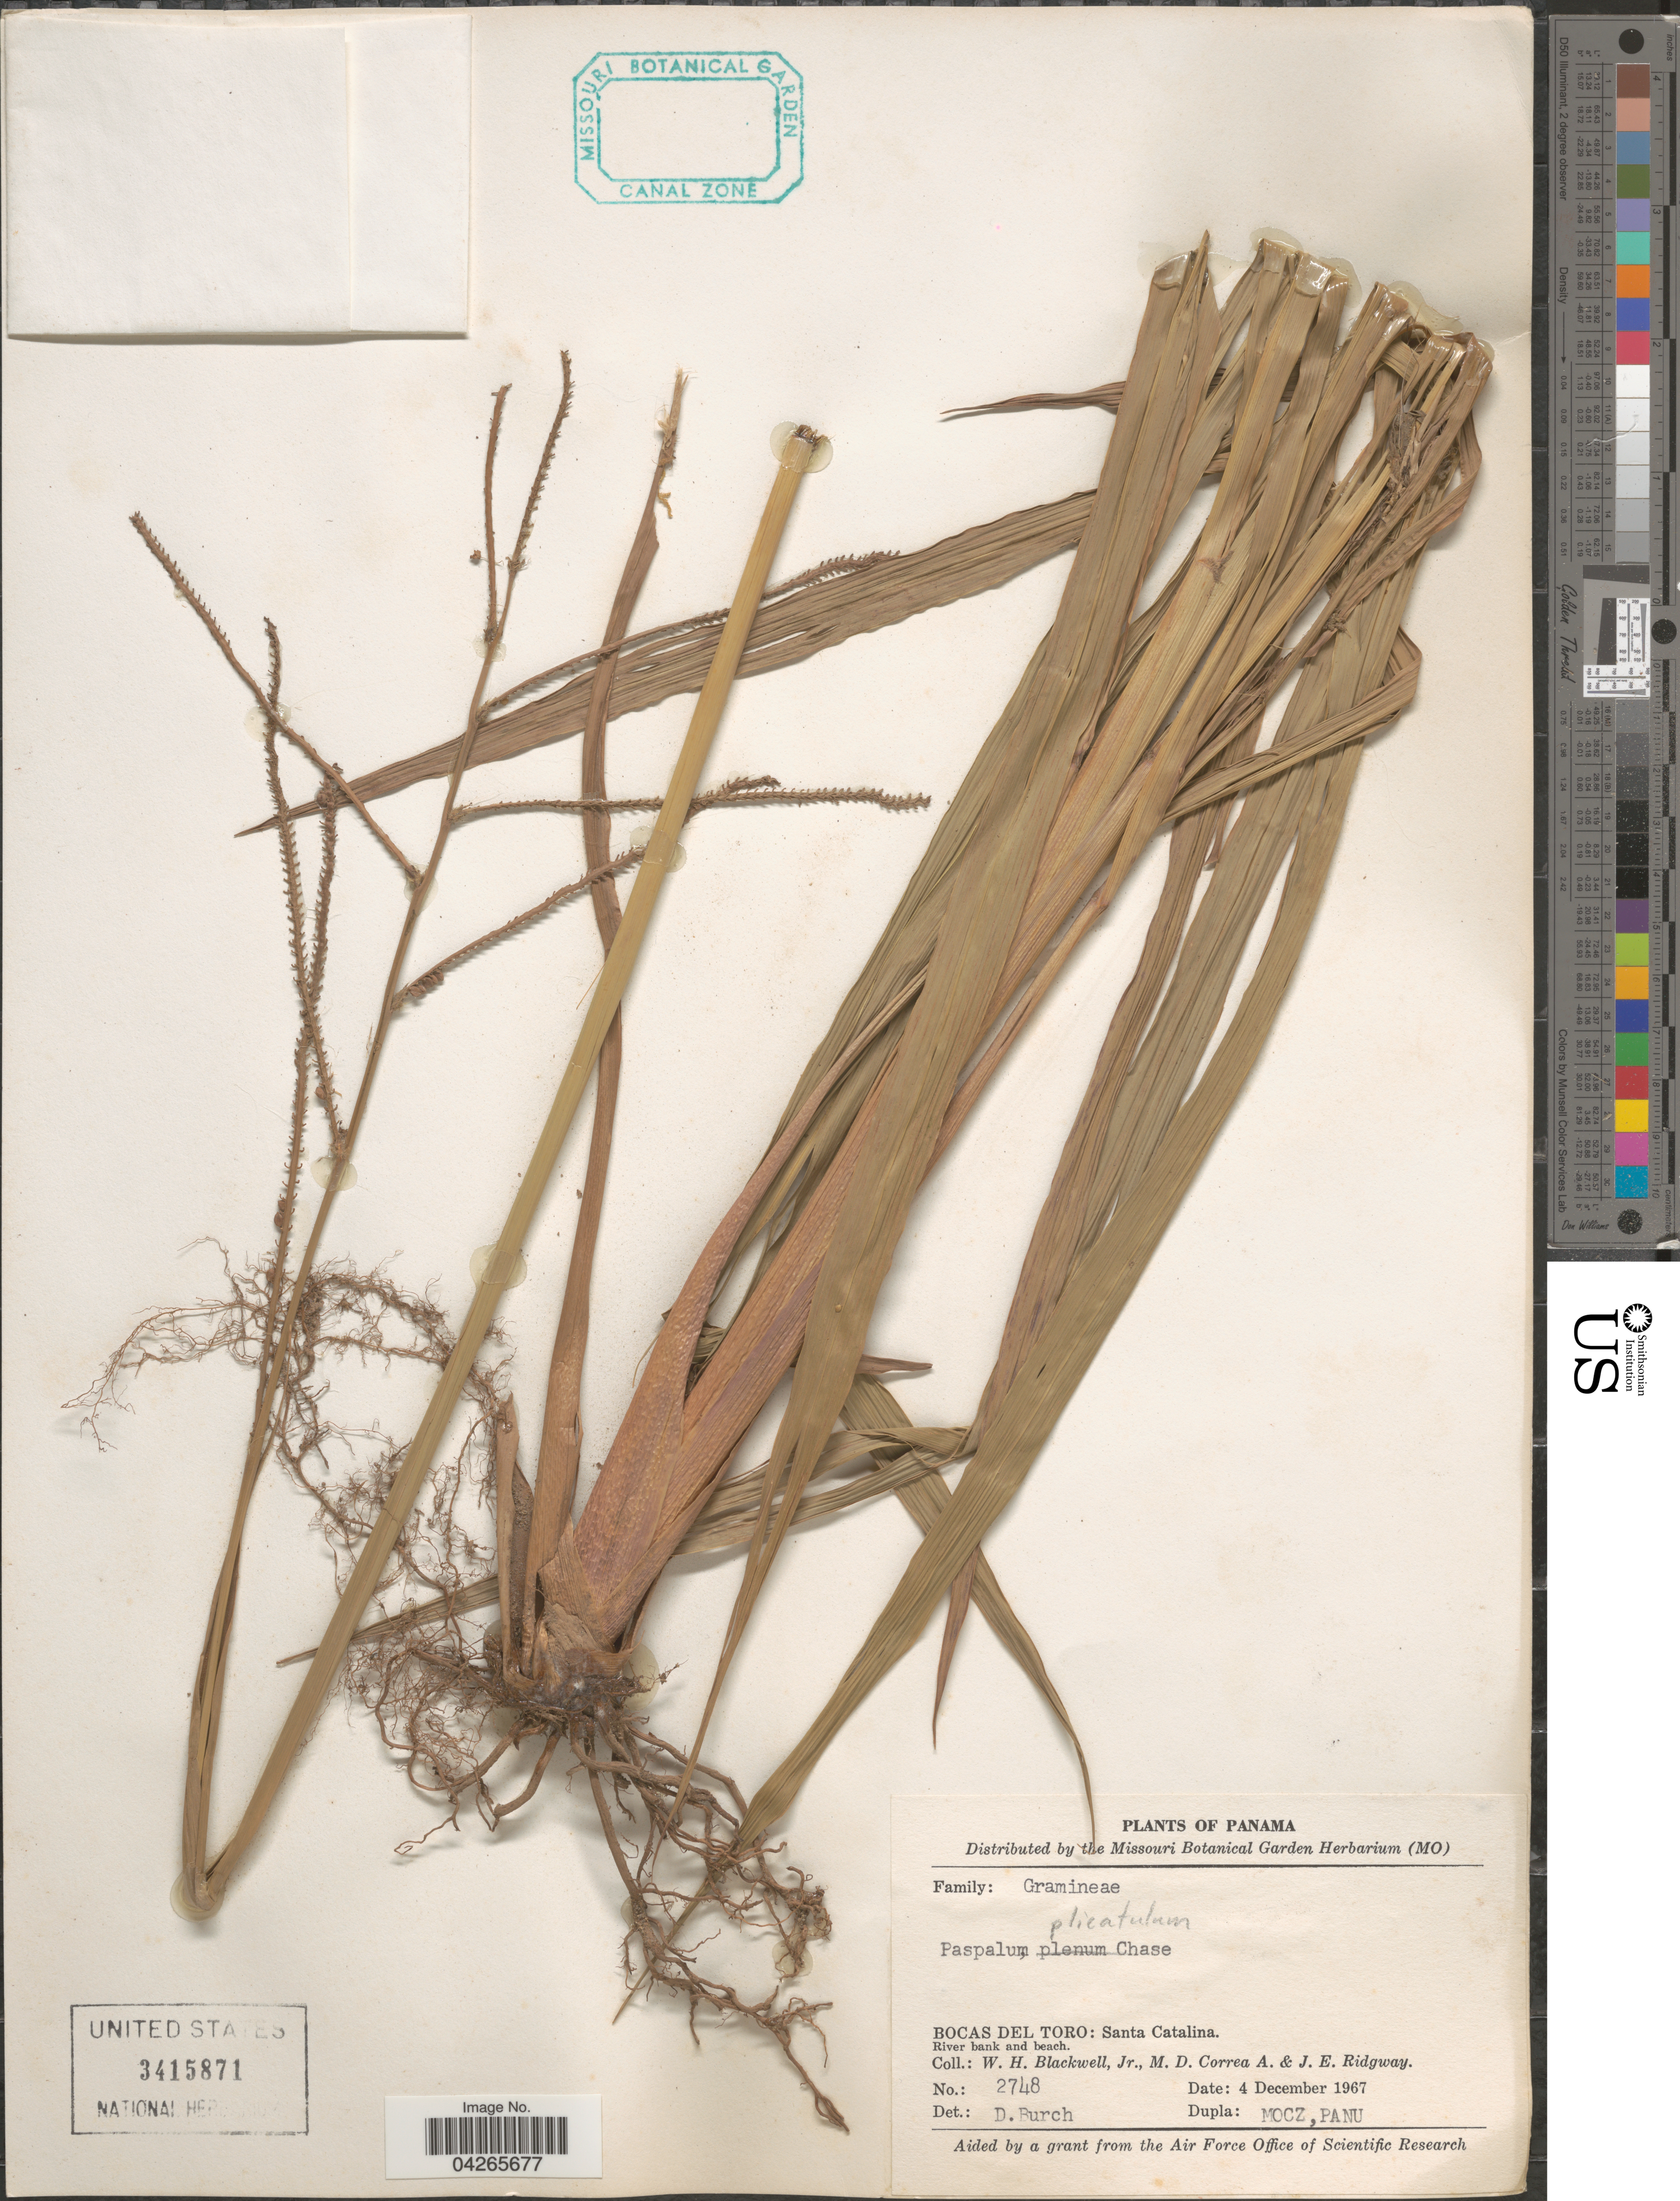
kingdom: Plantae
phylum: Tracheophyta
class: Liliopsida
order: Poales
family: Poaceae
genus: Paspalum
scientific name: Paspalum plicatulum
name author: Michx.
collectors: W. H. Blackwell, M. D. Corrêa-A. & J. Ridgway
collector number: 2748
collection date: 1967-12-04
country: Panama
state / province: Bocas del Toro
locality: Santa Catalina. River bank and beach.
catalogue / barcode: US 3415871